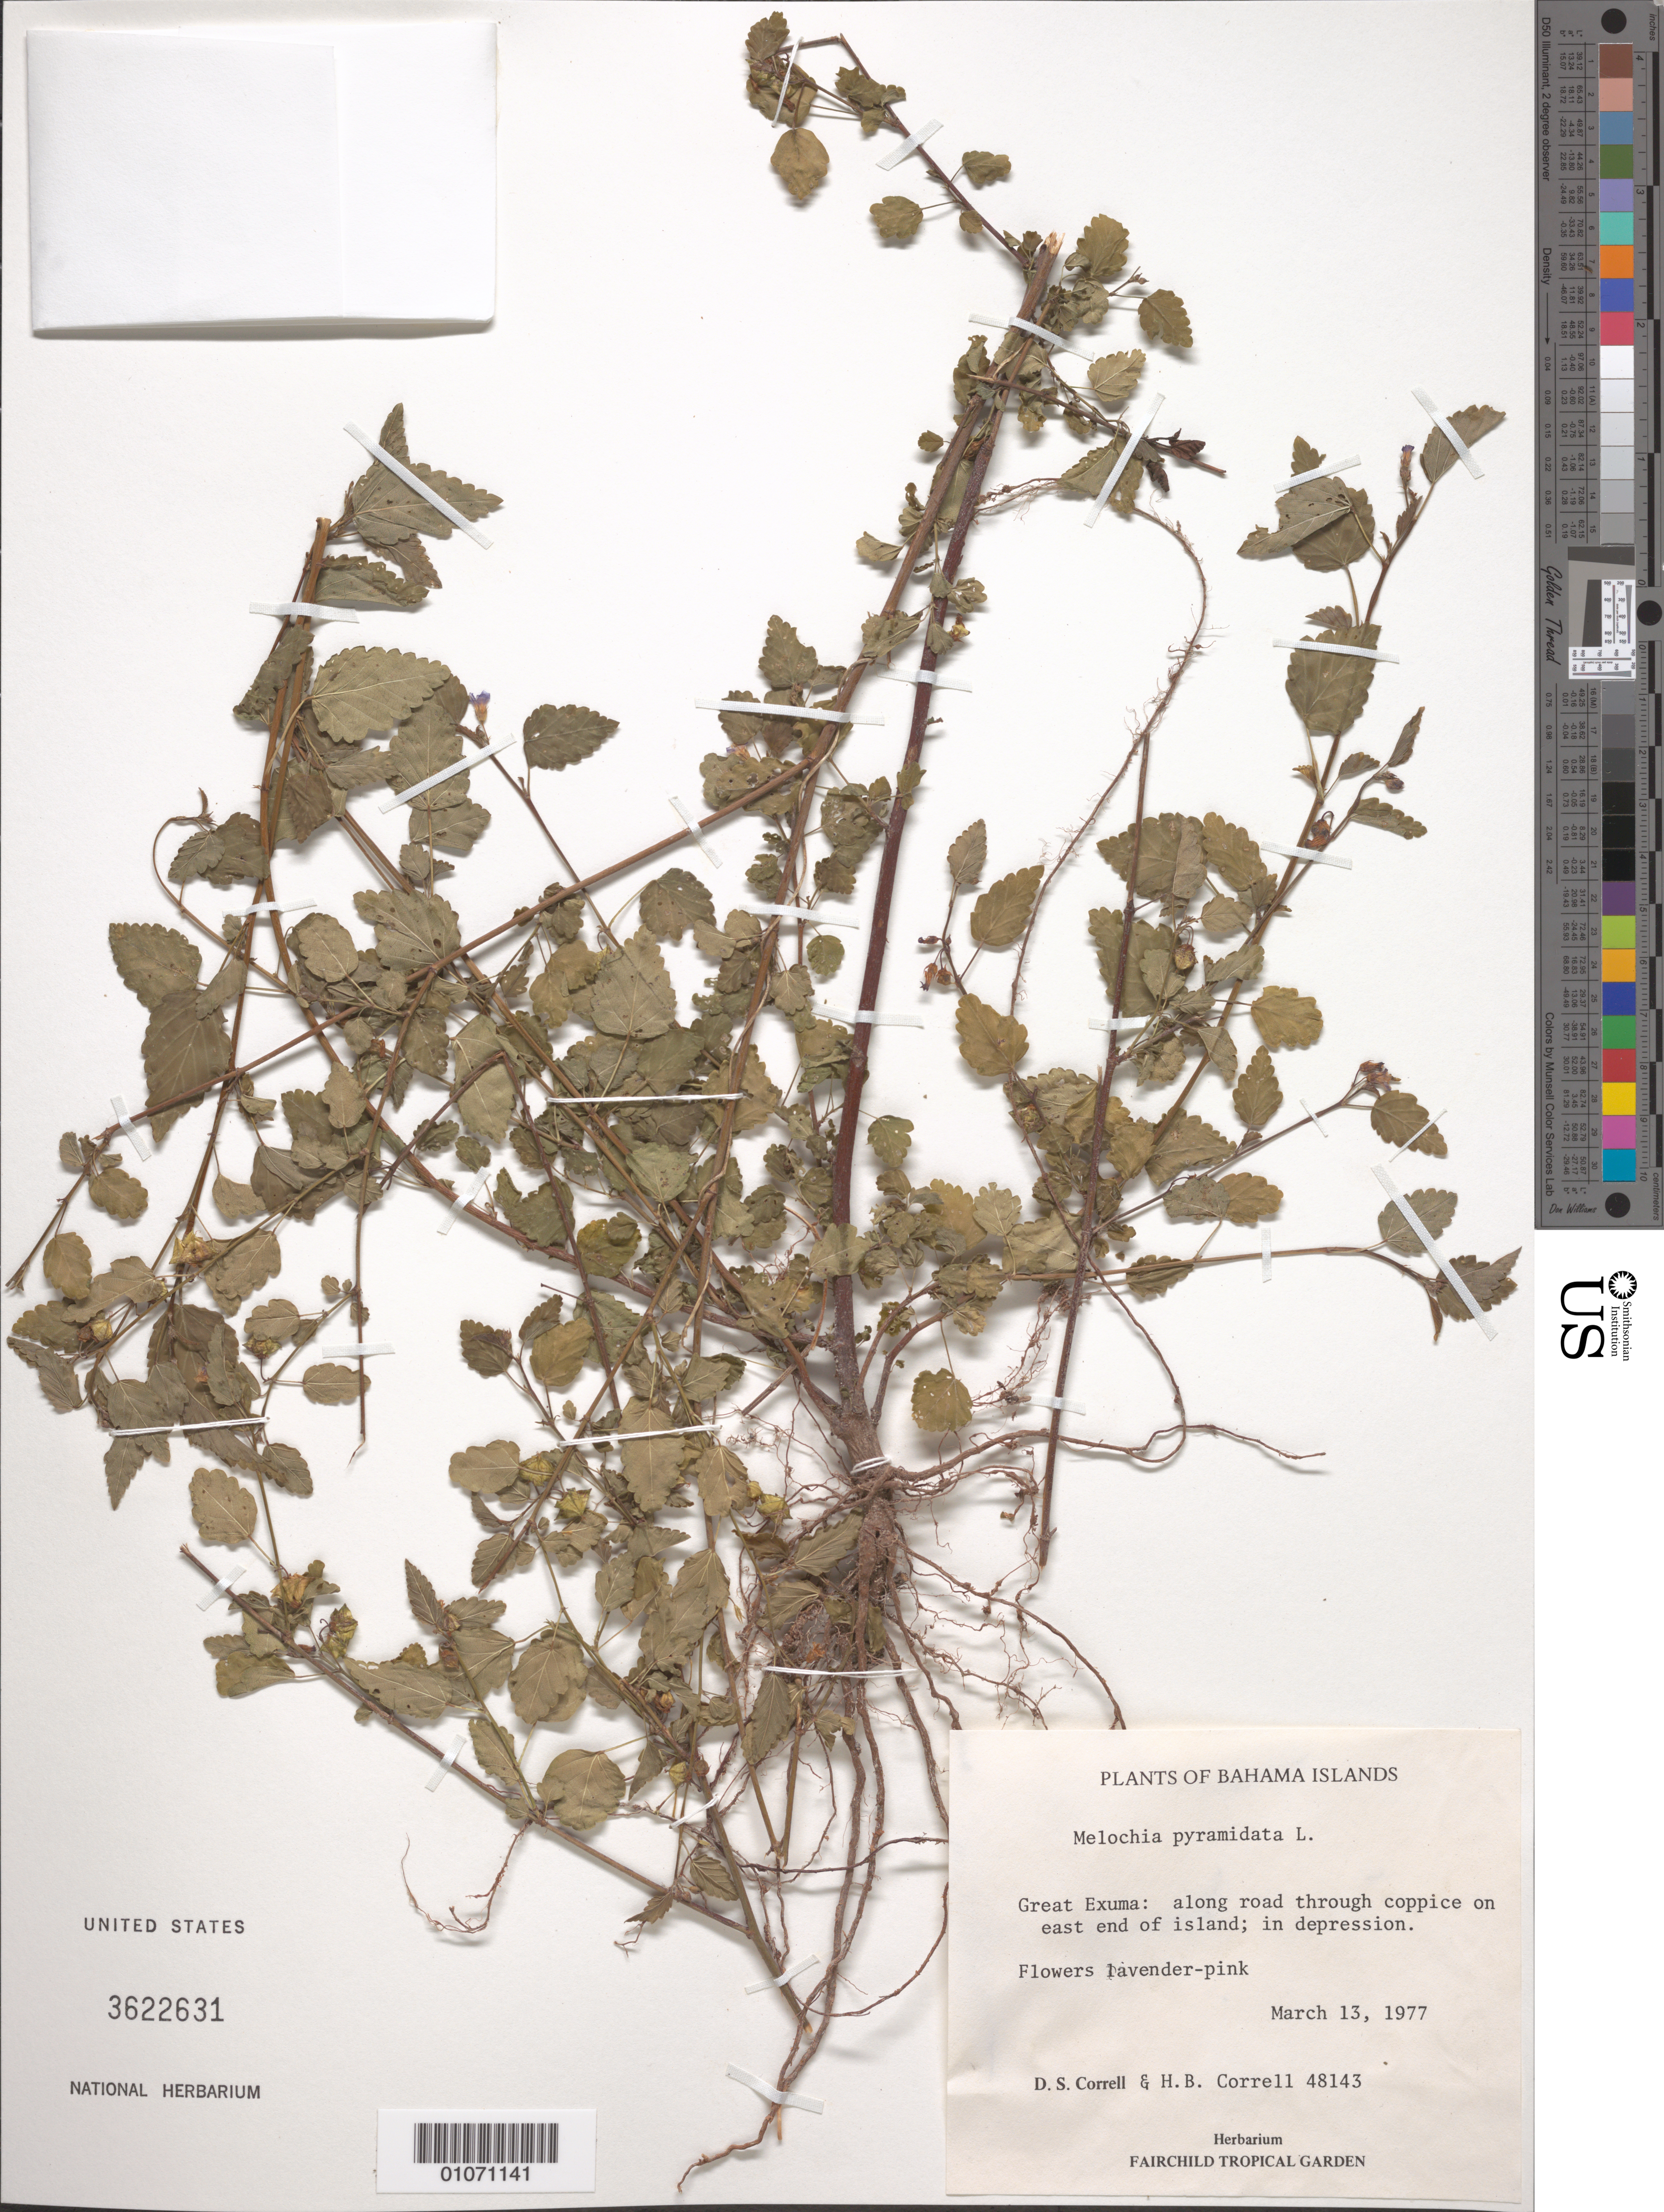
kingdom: Plantae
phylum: Tracheophyta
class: Magnoliopsida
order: Malvales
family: Malvaceae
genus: Melochia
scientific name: Melochia pyramidata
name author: L.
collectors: D. S. Correll & H. Correll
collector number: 48143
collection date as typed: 13 Mar 1977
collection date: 1977-03-13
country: Bahamas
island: Great Exuma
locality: E end of island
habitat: Along road through coppice on E end of island; in depression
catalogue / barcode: US 3622631